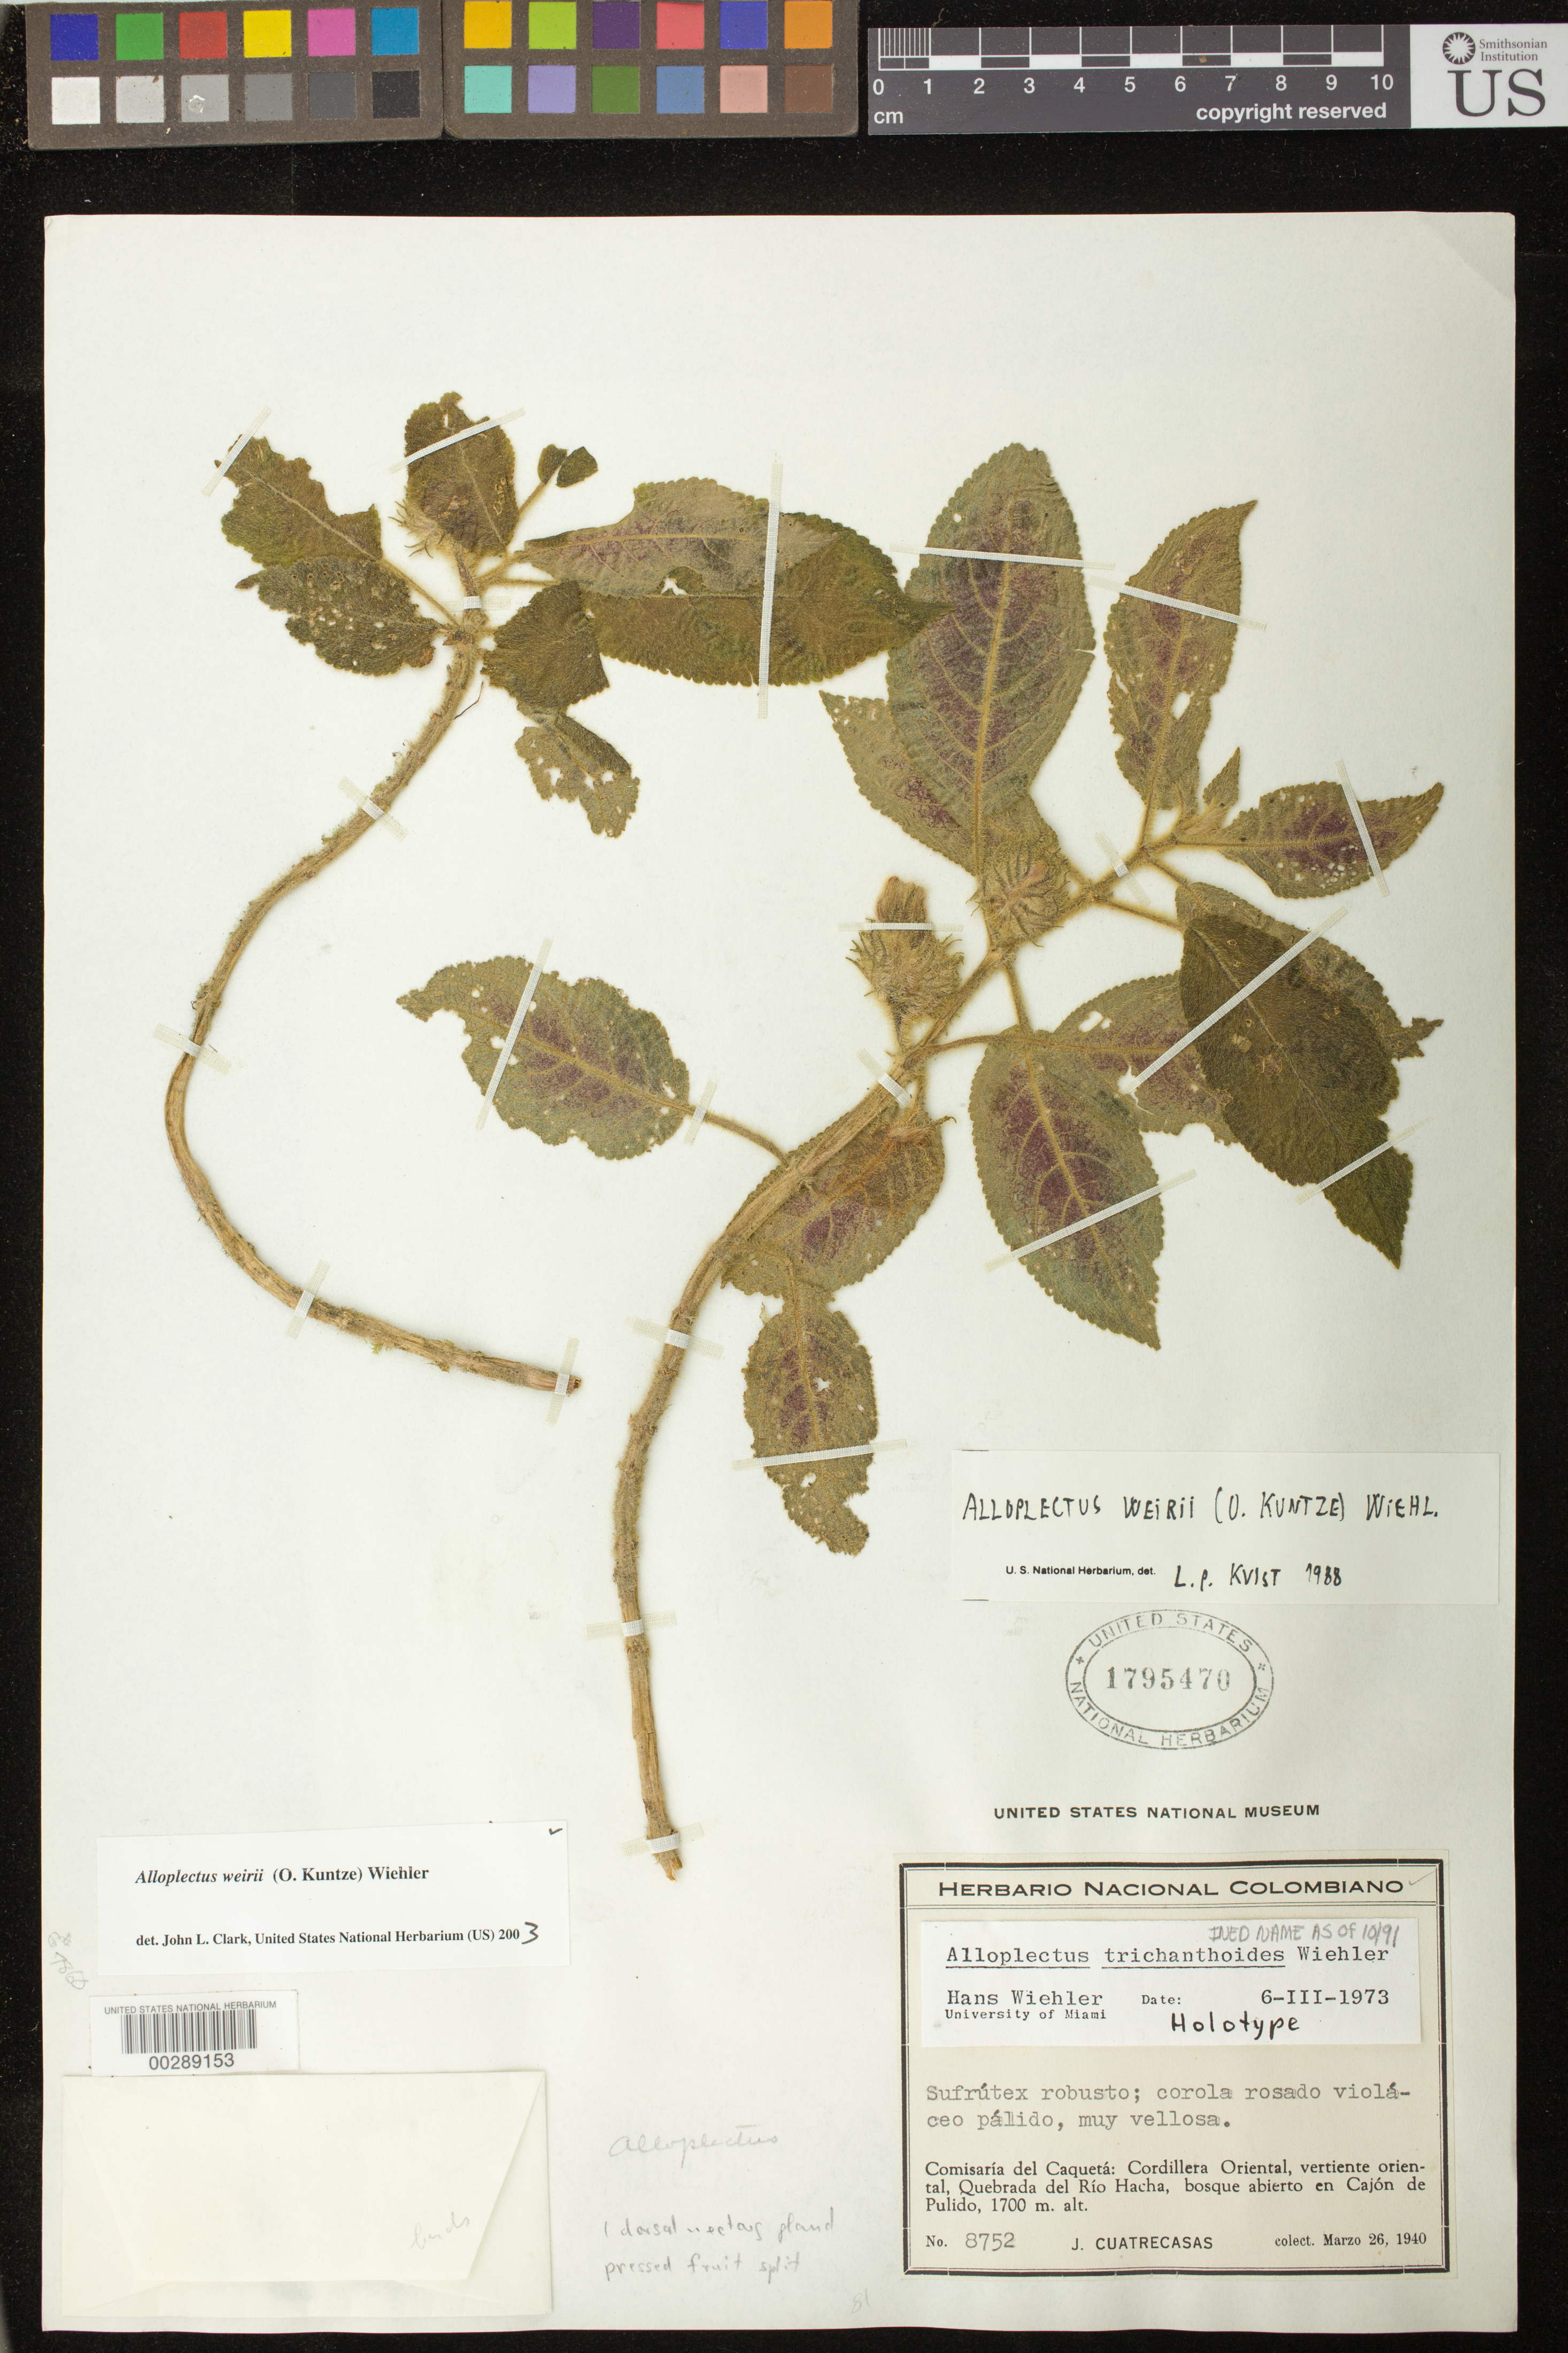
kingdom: Plantae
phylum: Tracheophyta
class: Magnoliopsida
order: Lamiales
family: Gesneriaceae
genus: Alloplectus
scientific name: Alloplectus weirii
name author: (Kuntze) Wiehler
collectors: J. Cuatrecasas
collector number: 8752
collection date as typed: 26 Mar 1940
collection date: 1940-03-26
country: Colombia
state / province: Caquetá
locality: Cordillera Oriental, vertiente oriental, Quebrada del Rio Hacha, en Cajon de Pulido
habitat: Bosque abierto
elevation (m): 1700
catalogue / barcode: US 1795470